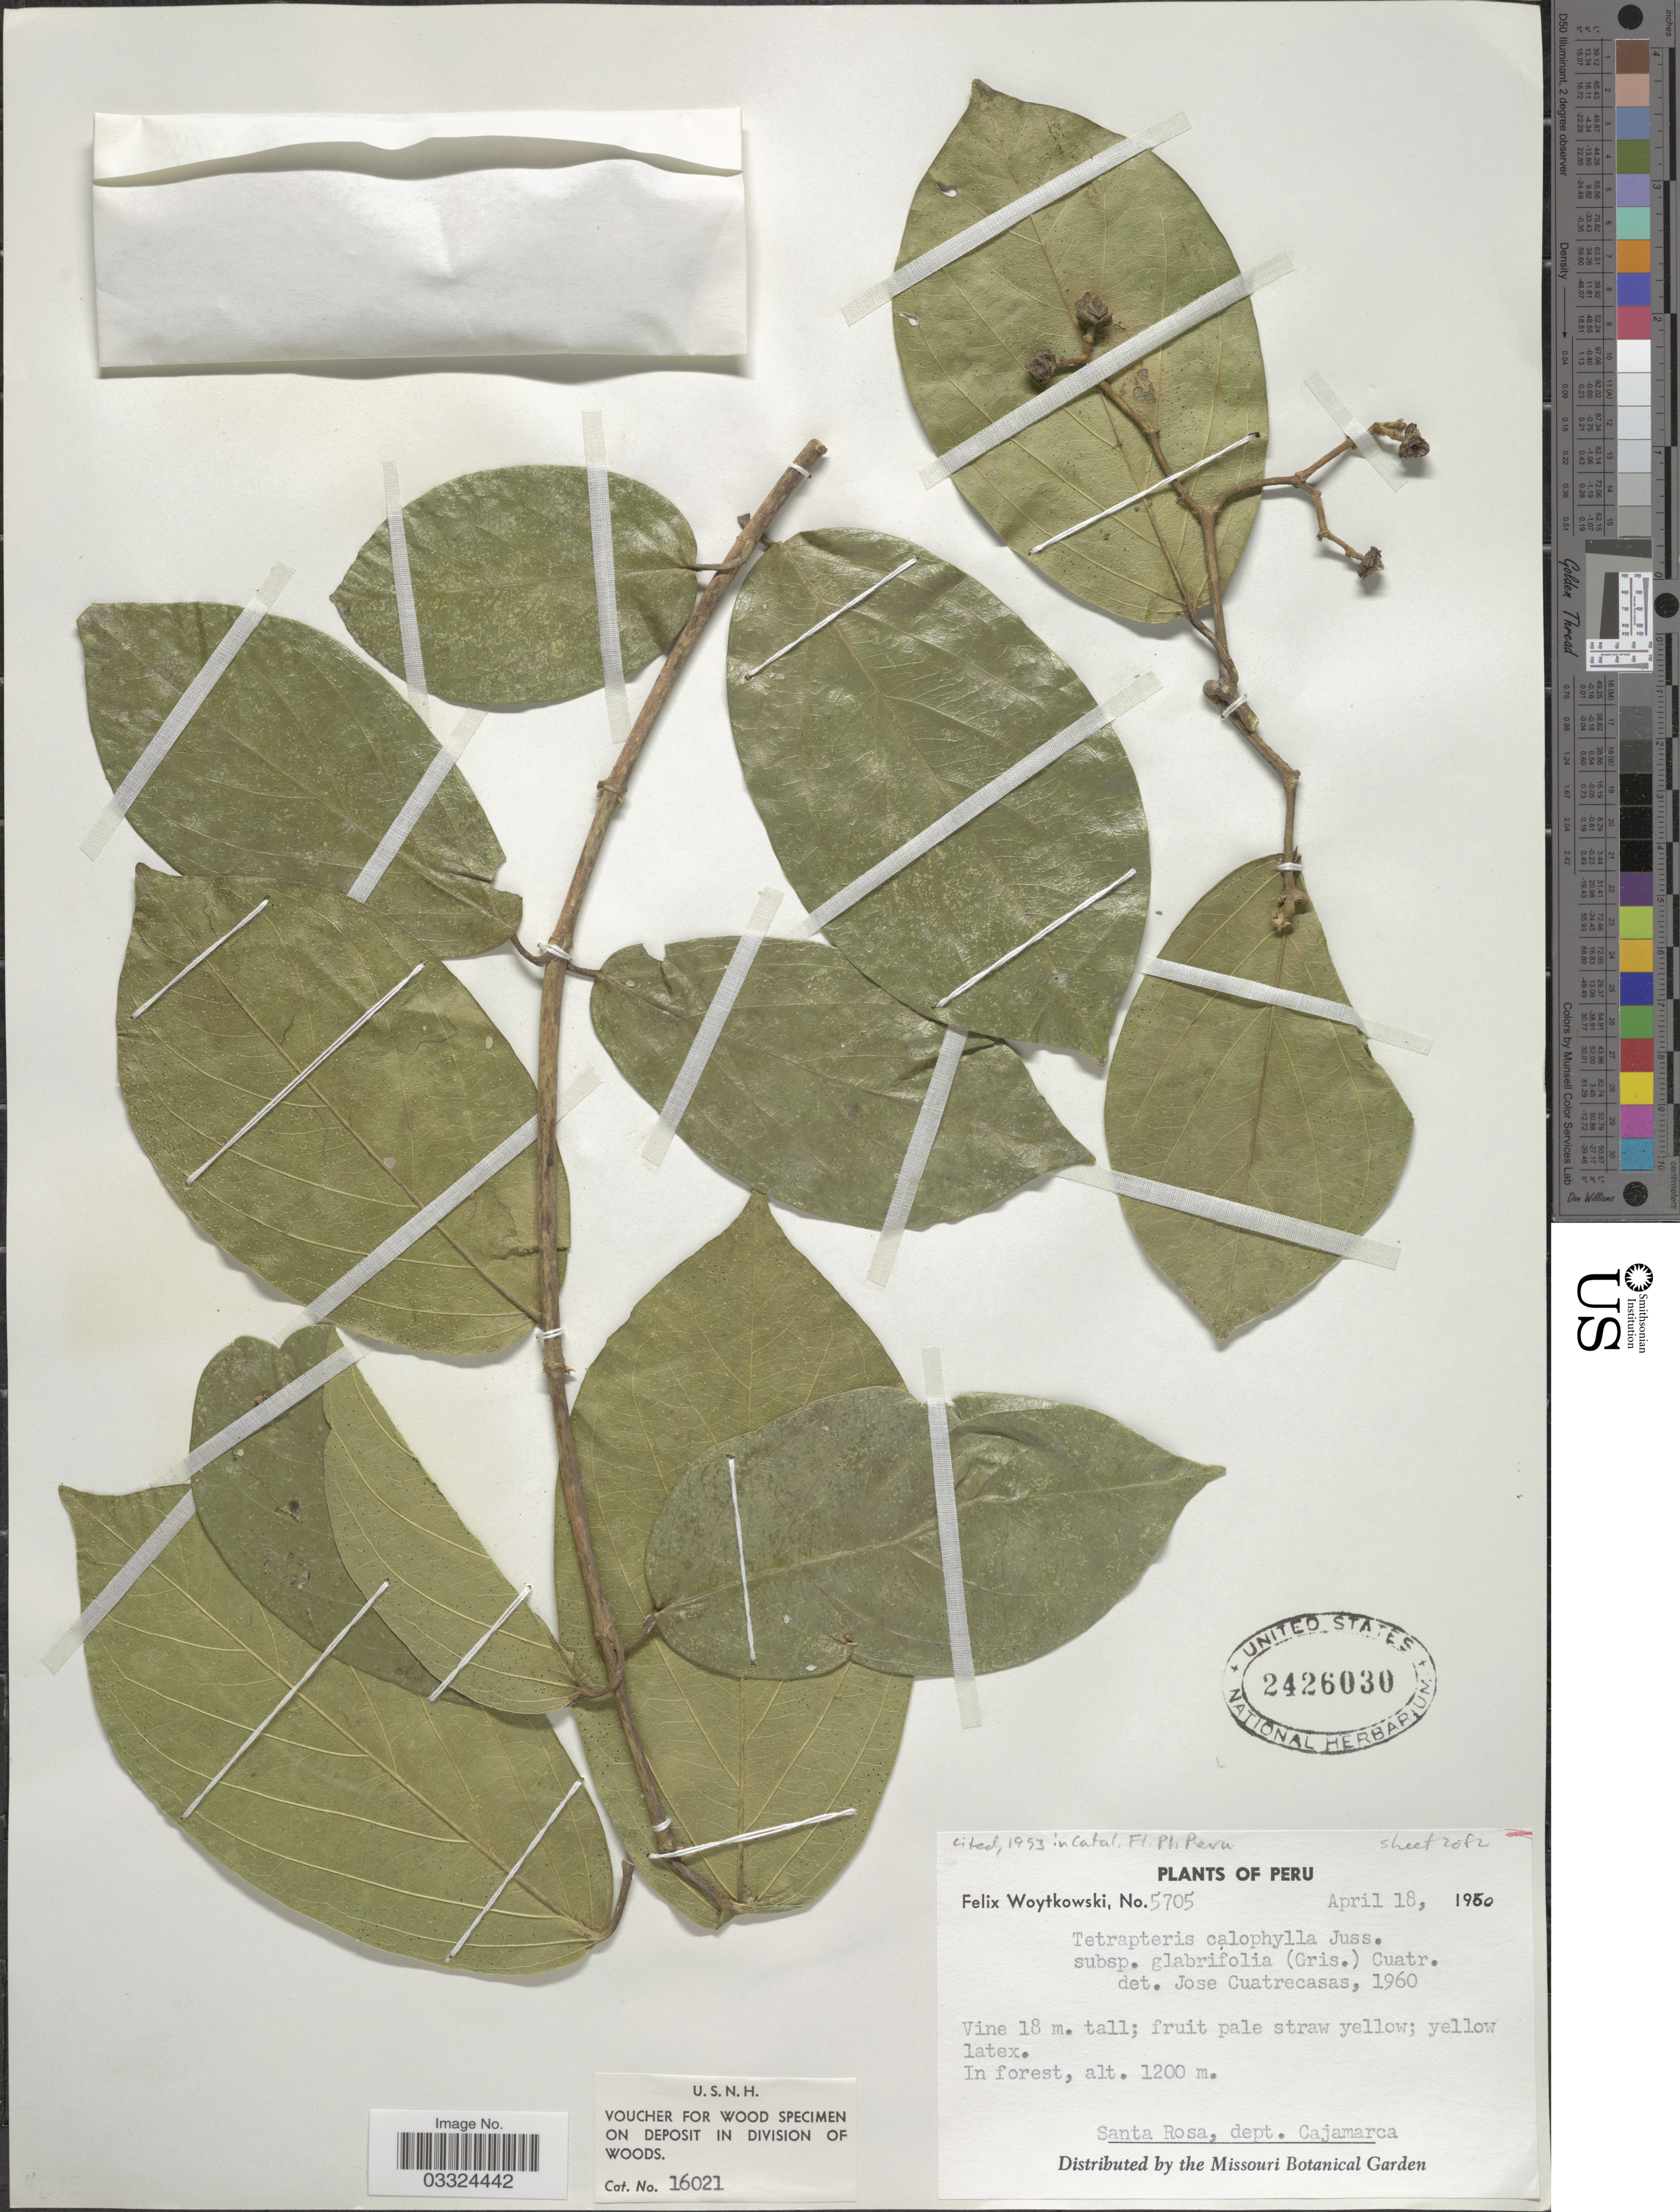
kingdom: Plantae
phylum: Tracheophyta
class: Magnoliopsida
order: Malpighiales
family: Malpighiaceae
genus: Tetrapterys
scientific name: Tetrapterys calophylla var. glabrifolia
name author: Griseb.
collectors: F. Woytkowski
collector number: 5705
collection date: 1960-04-18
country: Peru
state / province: Cajamarca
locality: Santa Rosa, dept. Cajamarca.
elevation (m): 1200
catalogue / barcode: US 2426030